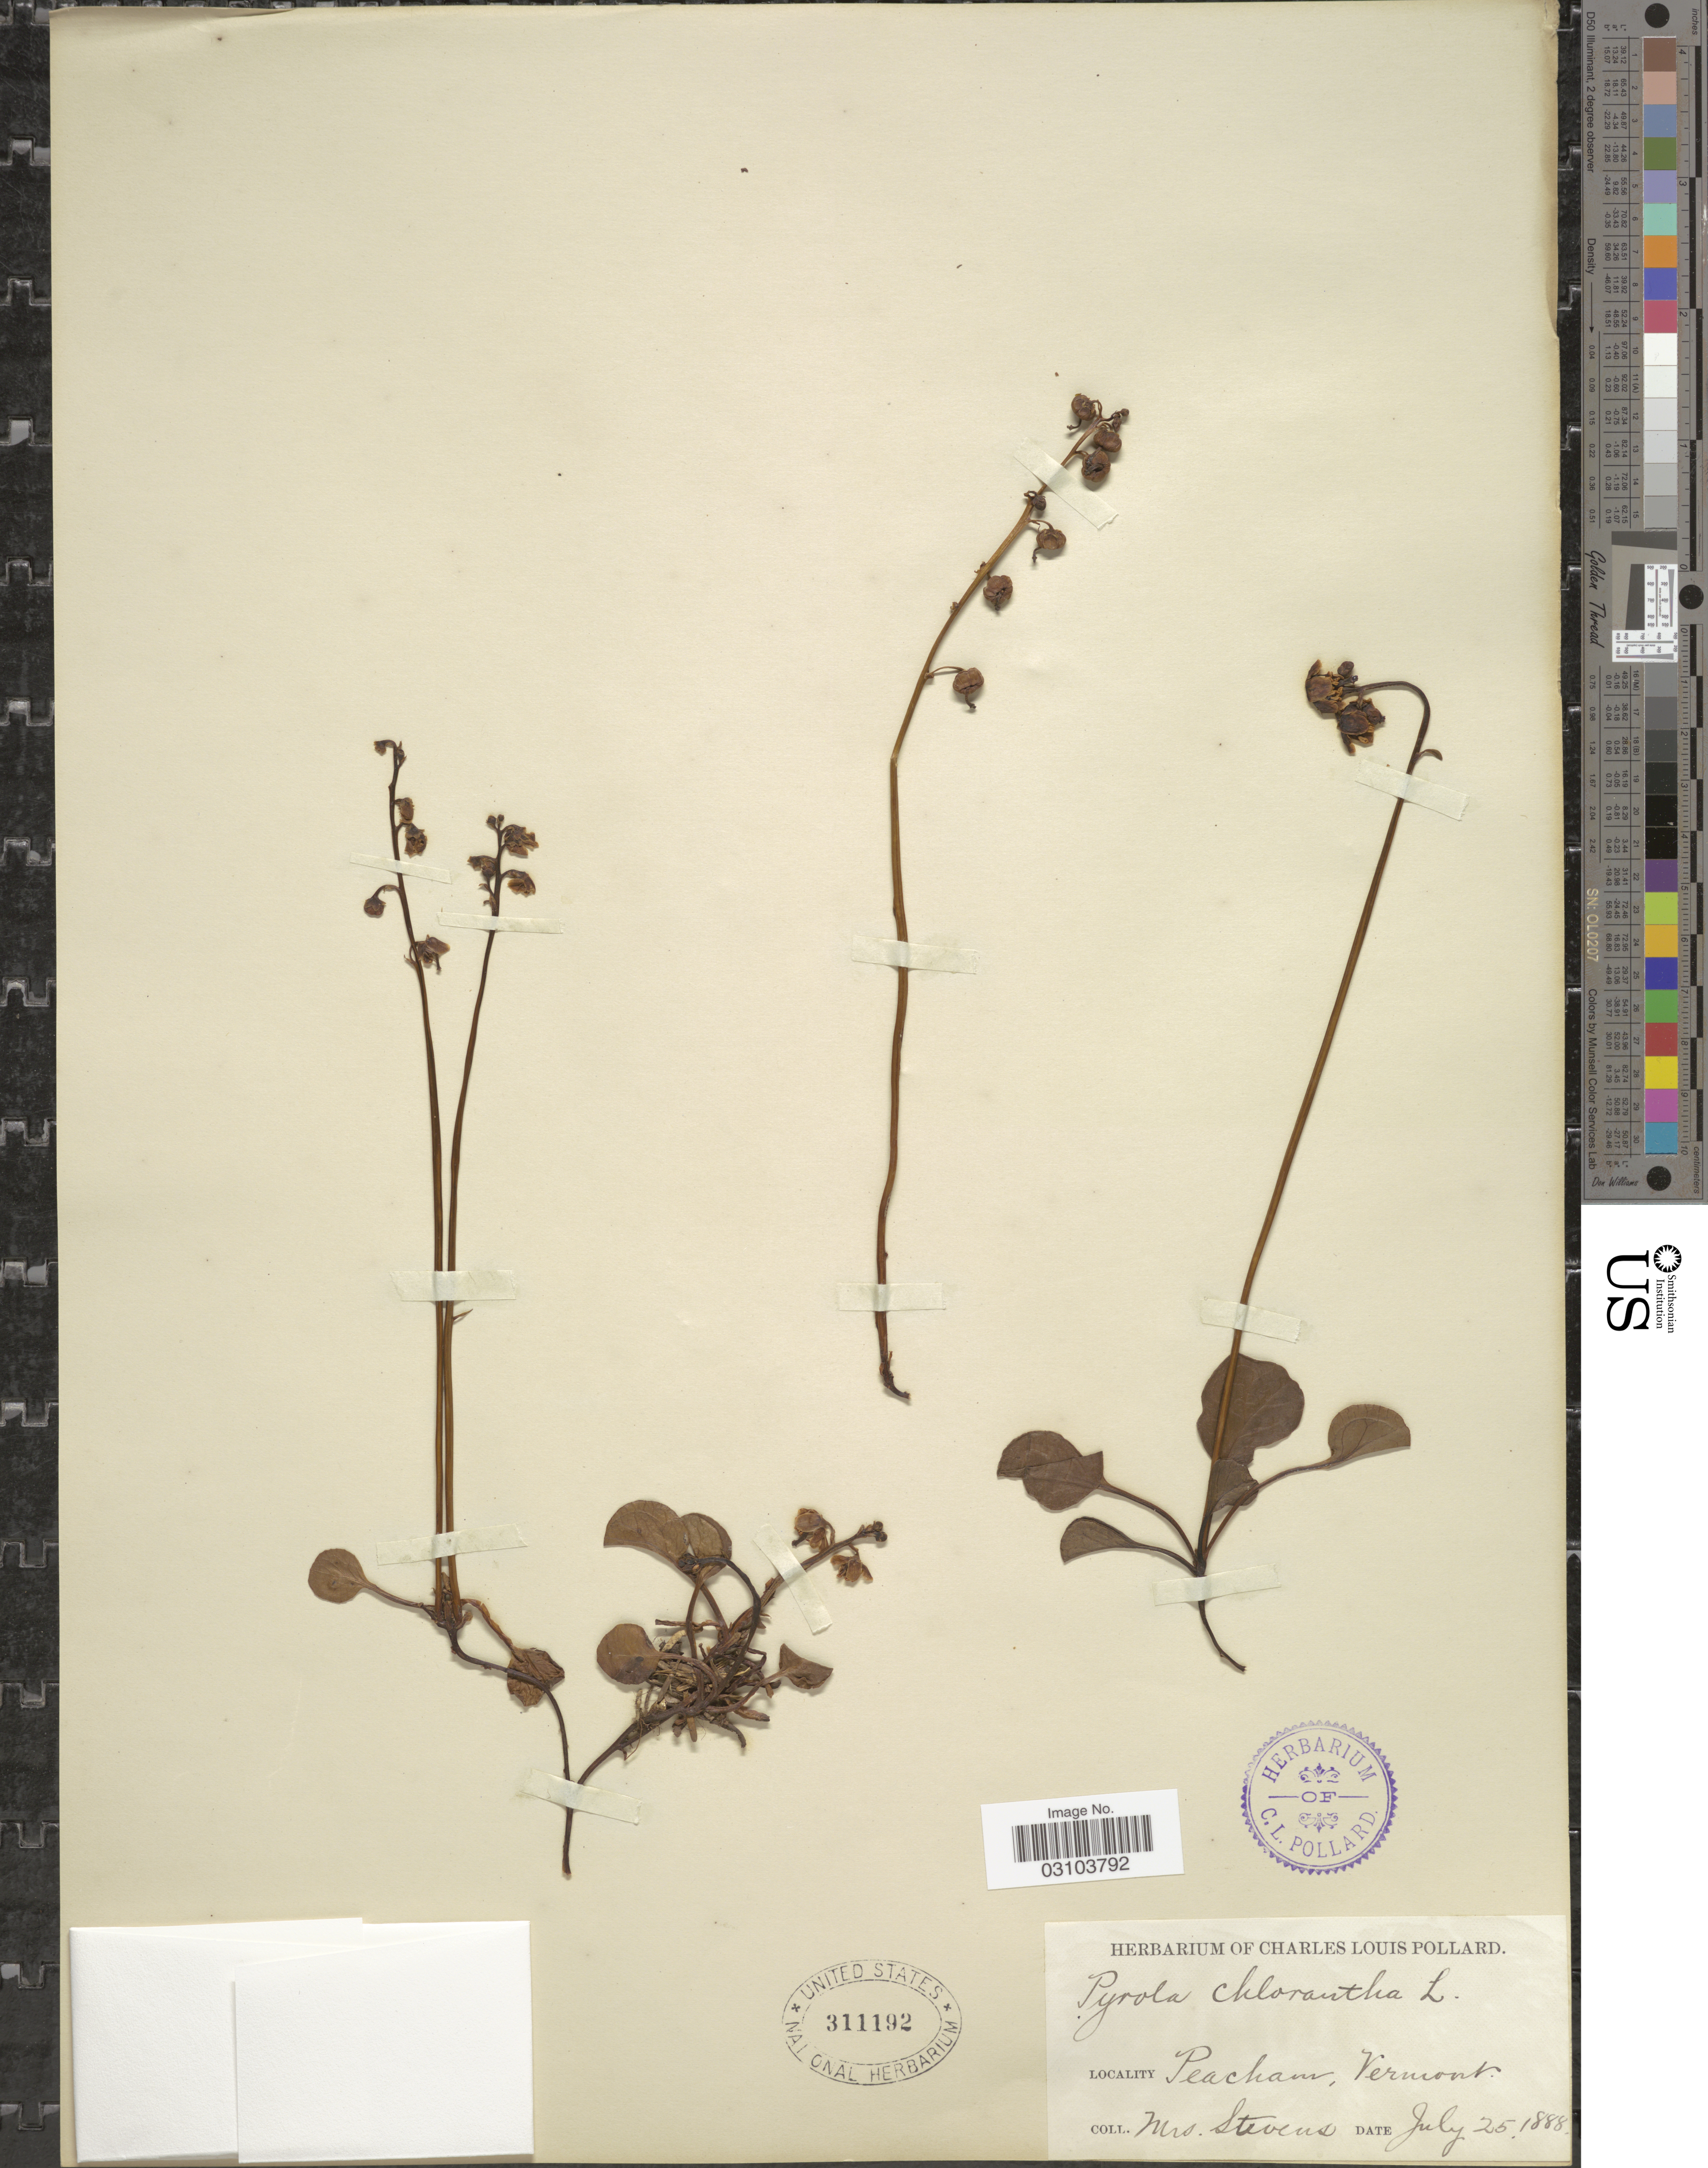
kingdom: Plantae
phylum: Tracheophyta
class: Magnoliopsida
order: Ericales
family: Ericaceae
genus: Pyrola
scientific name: Pyrola chlorantha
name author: Schweigg.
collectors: -. Stevens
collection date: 1888-07-25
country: United States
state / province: Vermont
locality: Peacham.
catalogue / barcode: US 311192